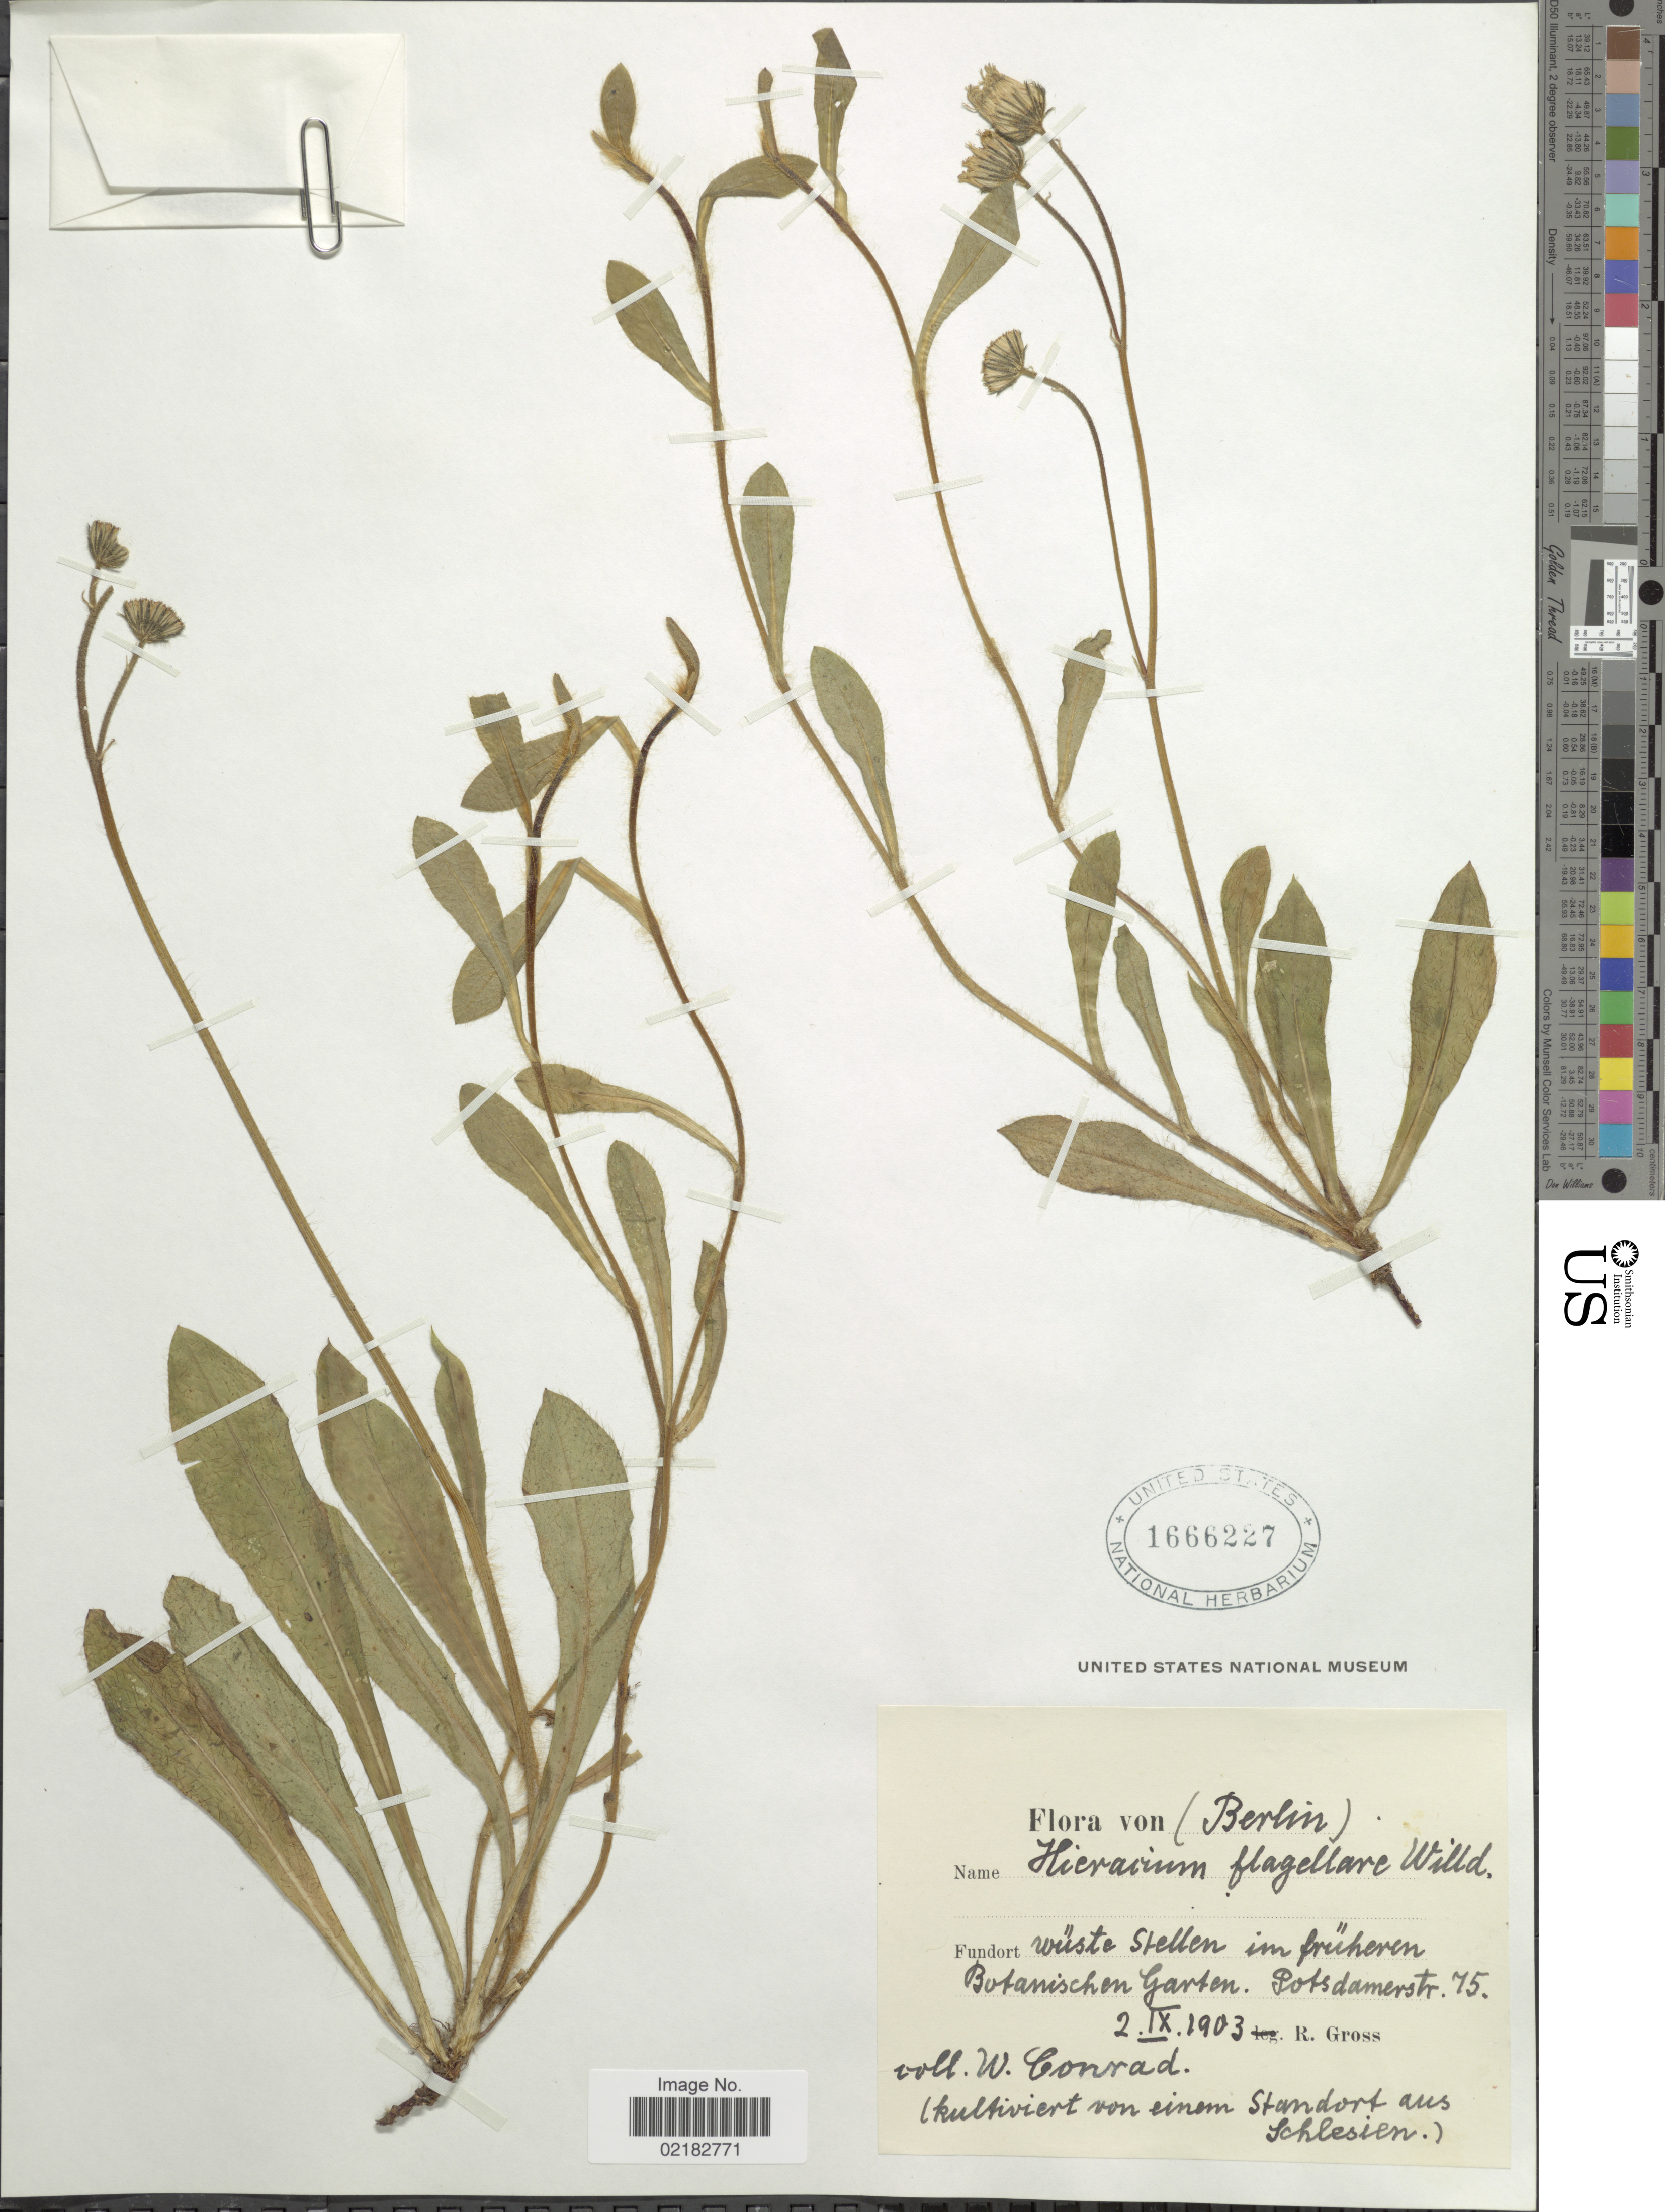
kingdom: Plantae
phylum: Tracheophyta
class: Magnoliopsida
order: Asterales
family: Asteraceae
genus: Pilosella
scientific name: Pilosella flagellaris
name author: (Willd.) Arvet-Touvet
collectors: W. Conrad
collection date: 1903-04-02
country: Germany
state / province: Berlin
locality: Wüste Stellen im frïheren Botanischen Garten. Potsdamerstr. 75 [interpreted]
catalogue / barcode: US 1666227